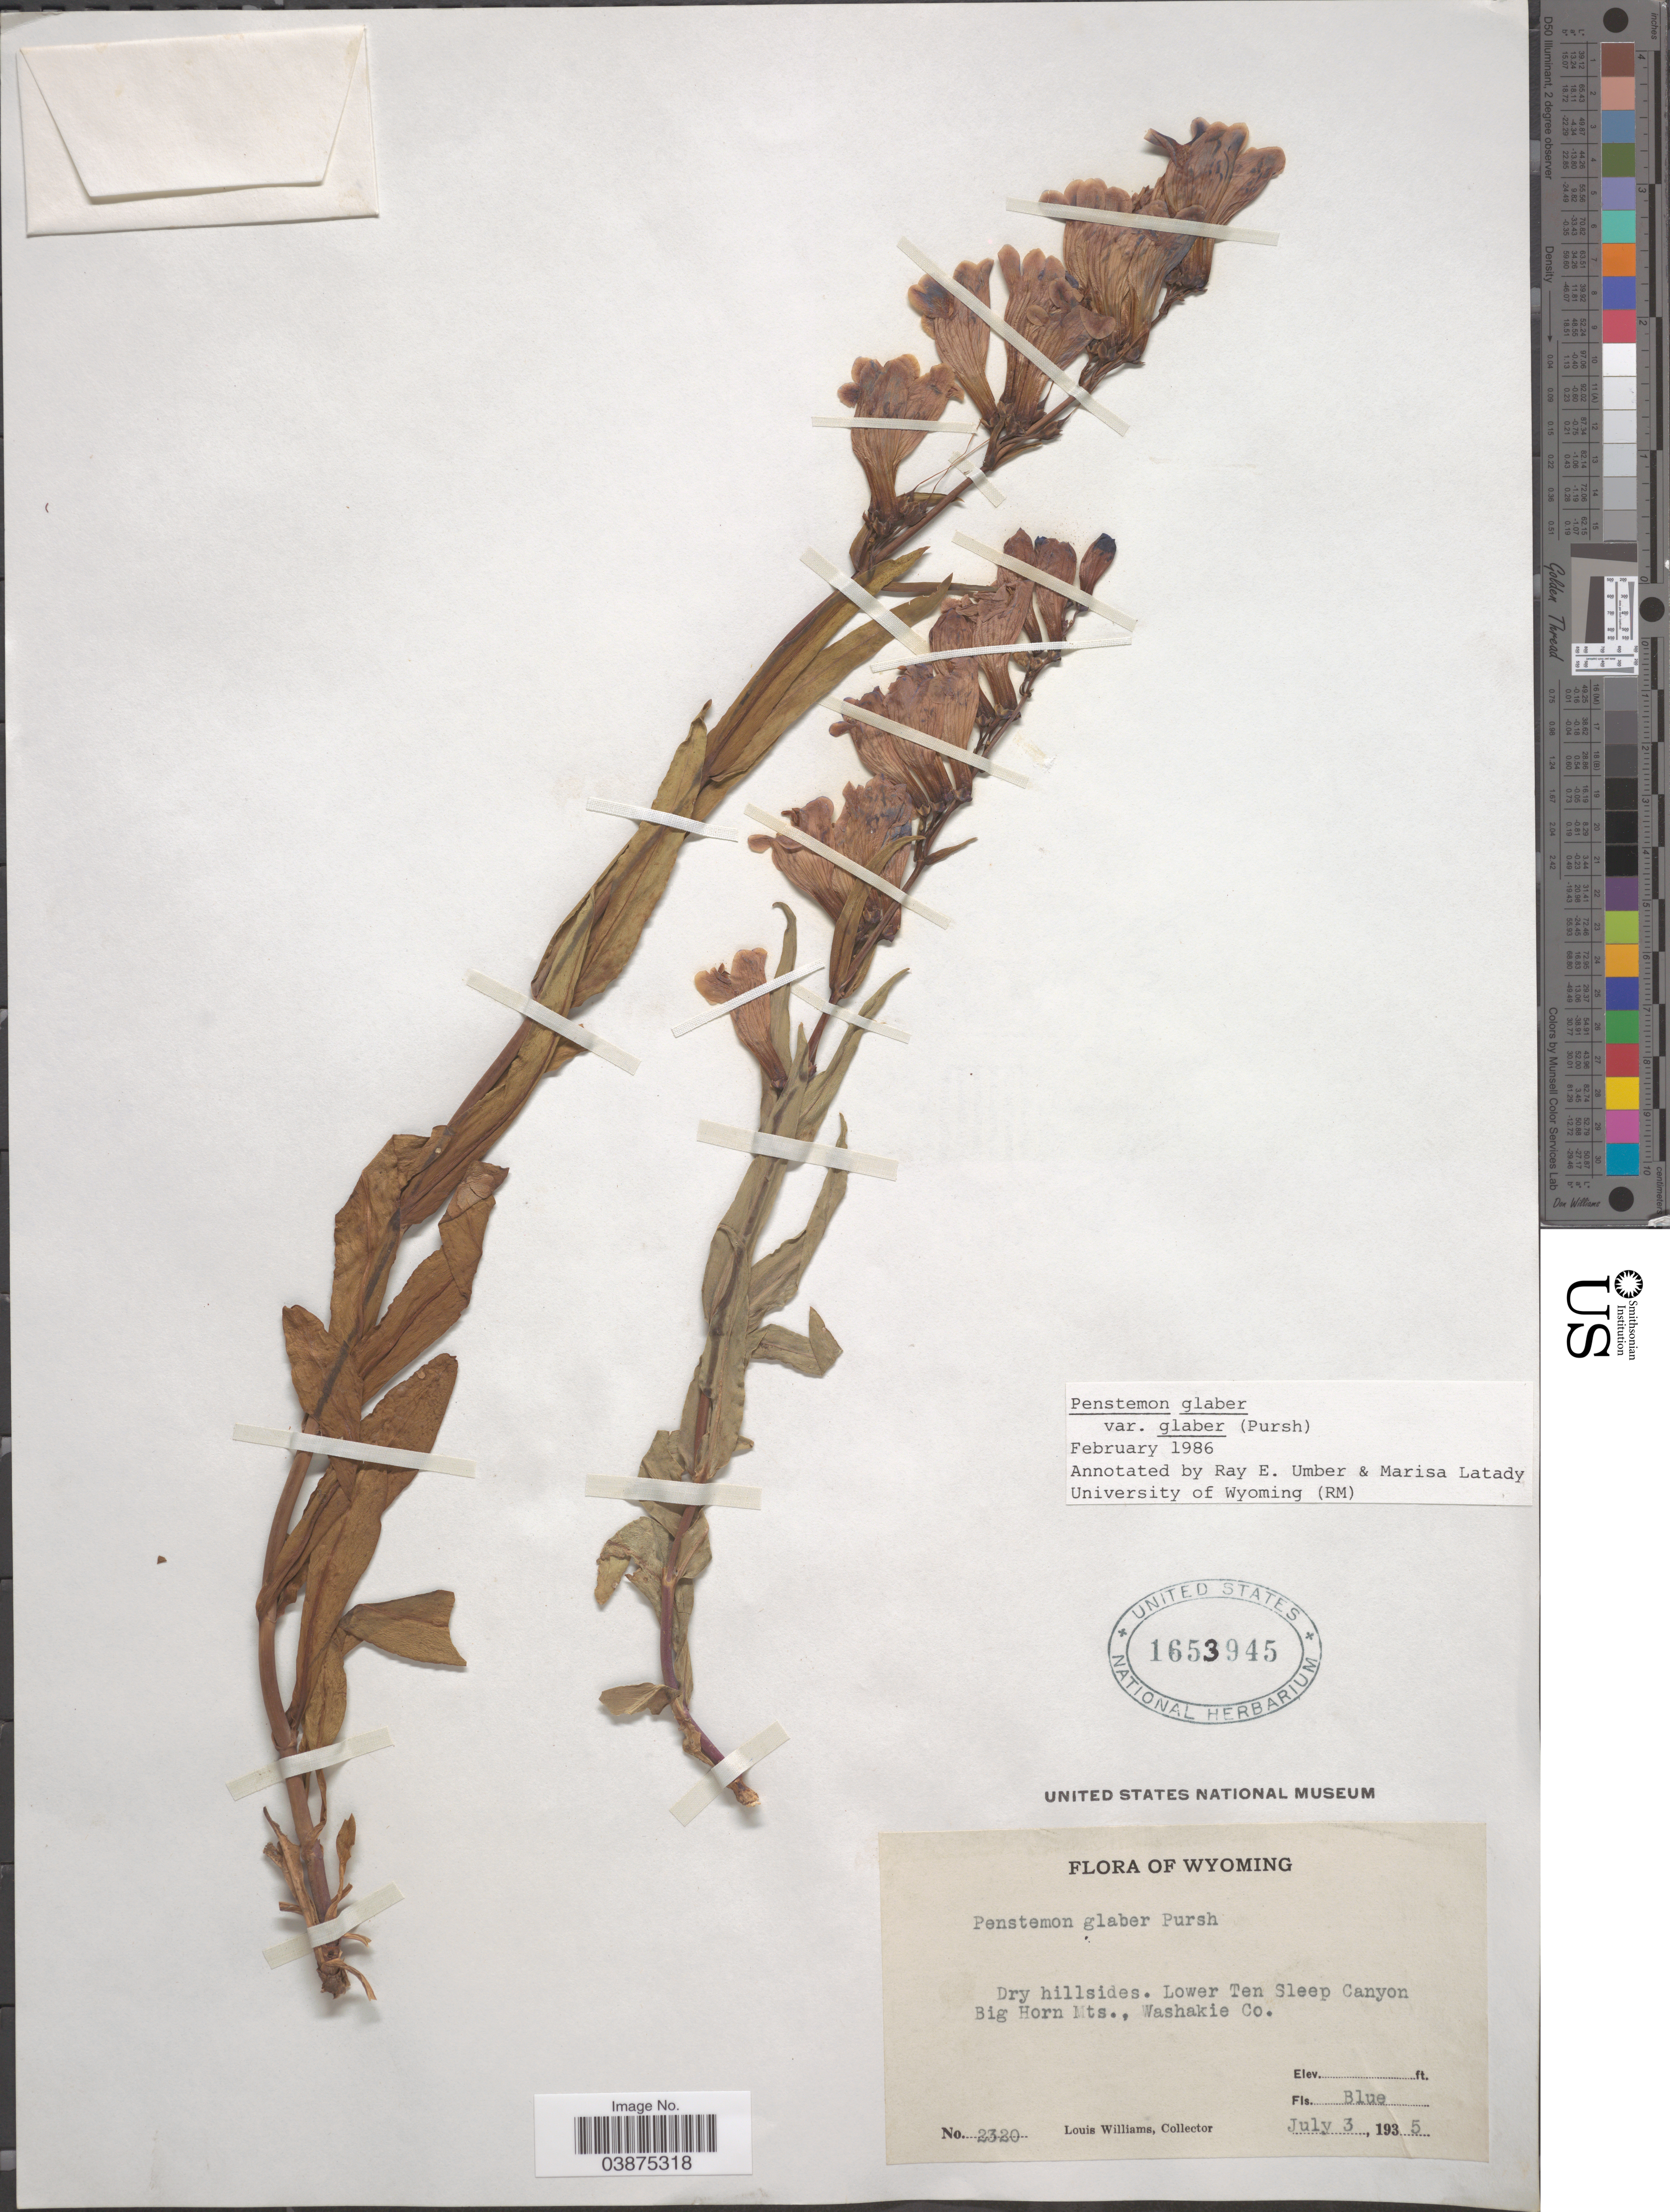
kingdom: Plantae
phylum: Tracheophyta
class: Magnoliopsida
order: Lamiales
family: Plantaginaceae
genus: Penstemon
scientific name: Penstemon glaber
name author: Pursh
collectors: L. Williams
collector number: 2320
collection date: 1935-07-03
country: United States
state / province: Wyoming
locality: Lower Ten Sleep Canyon Big Horn Mts., Washakie Co.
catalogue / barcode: US 1653945